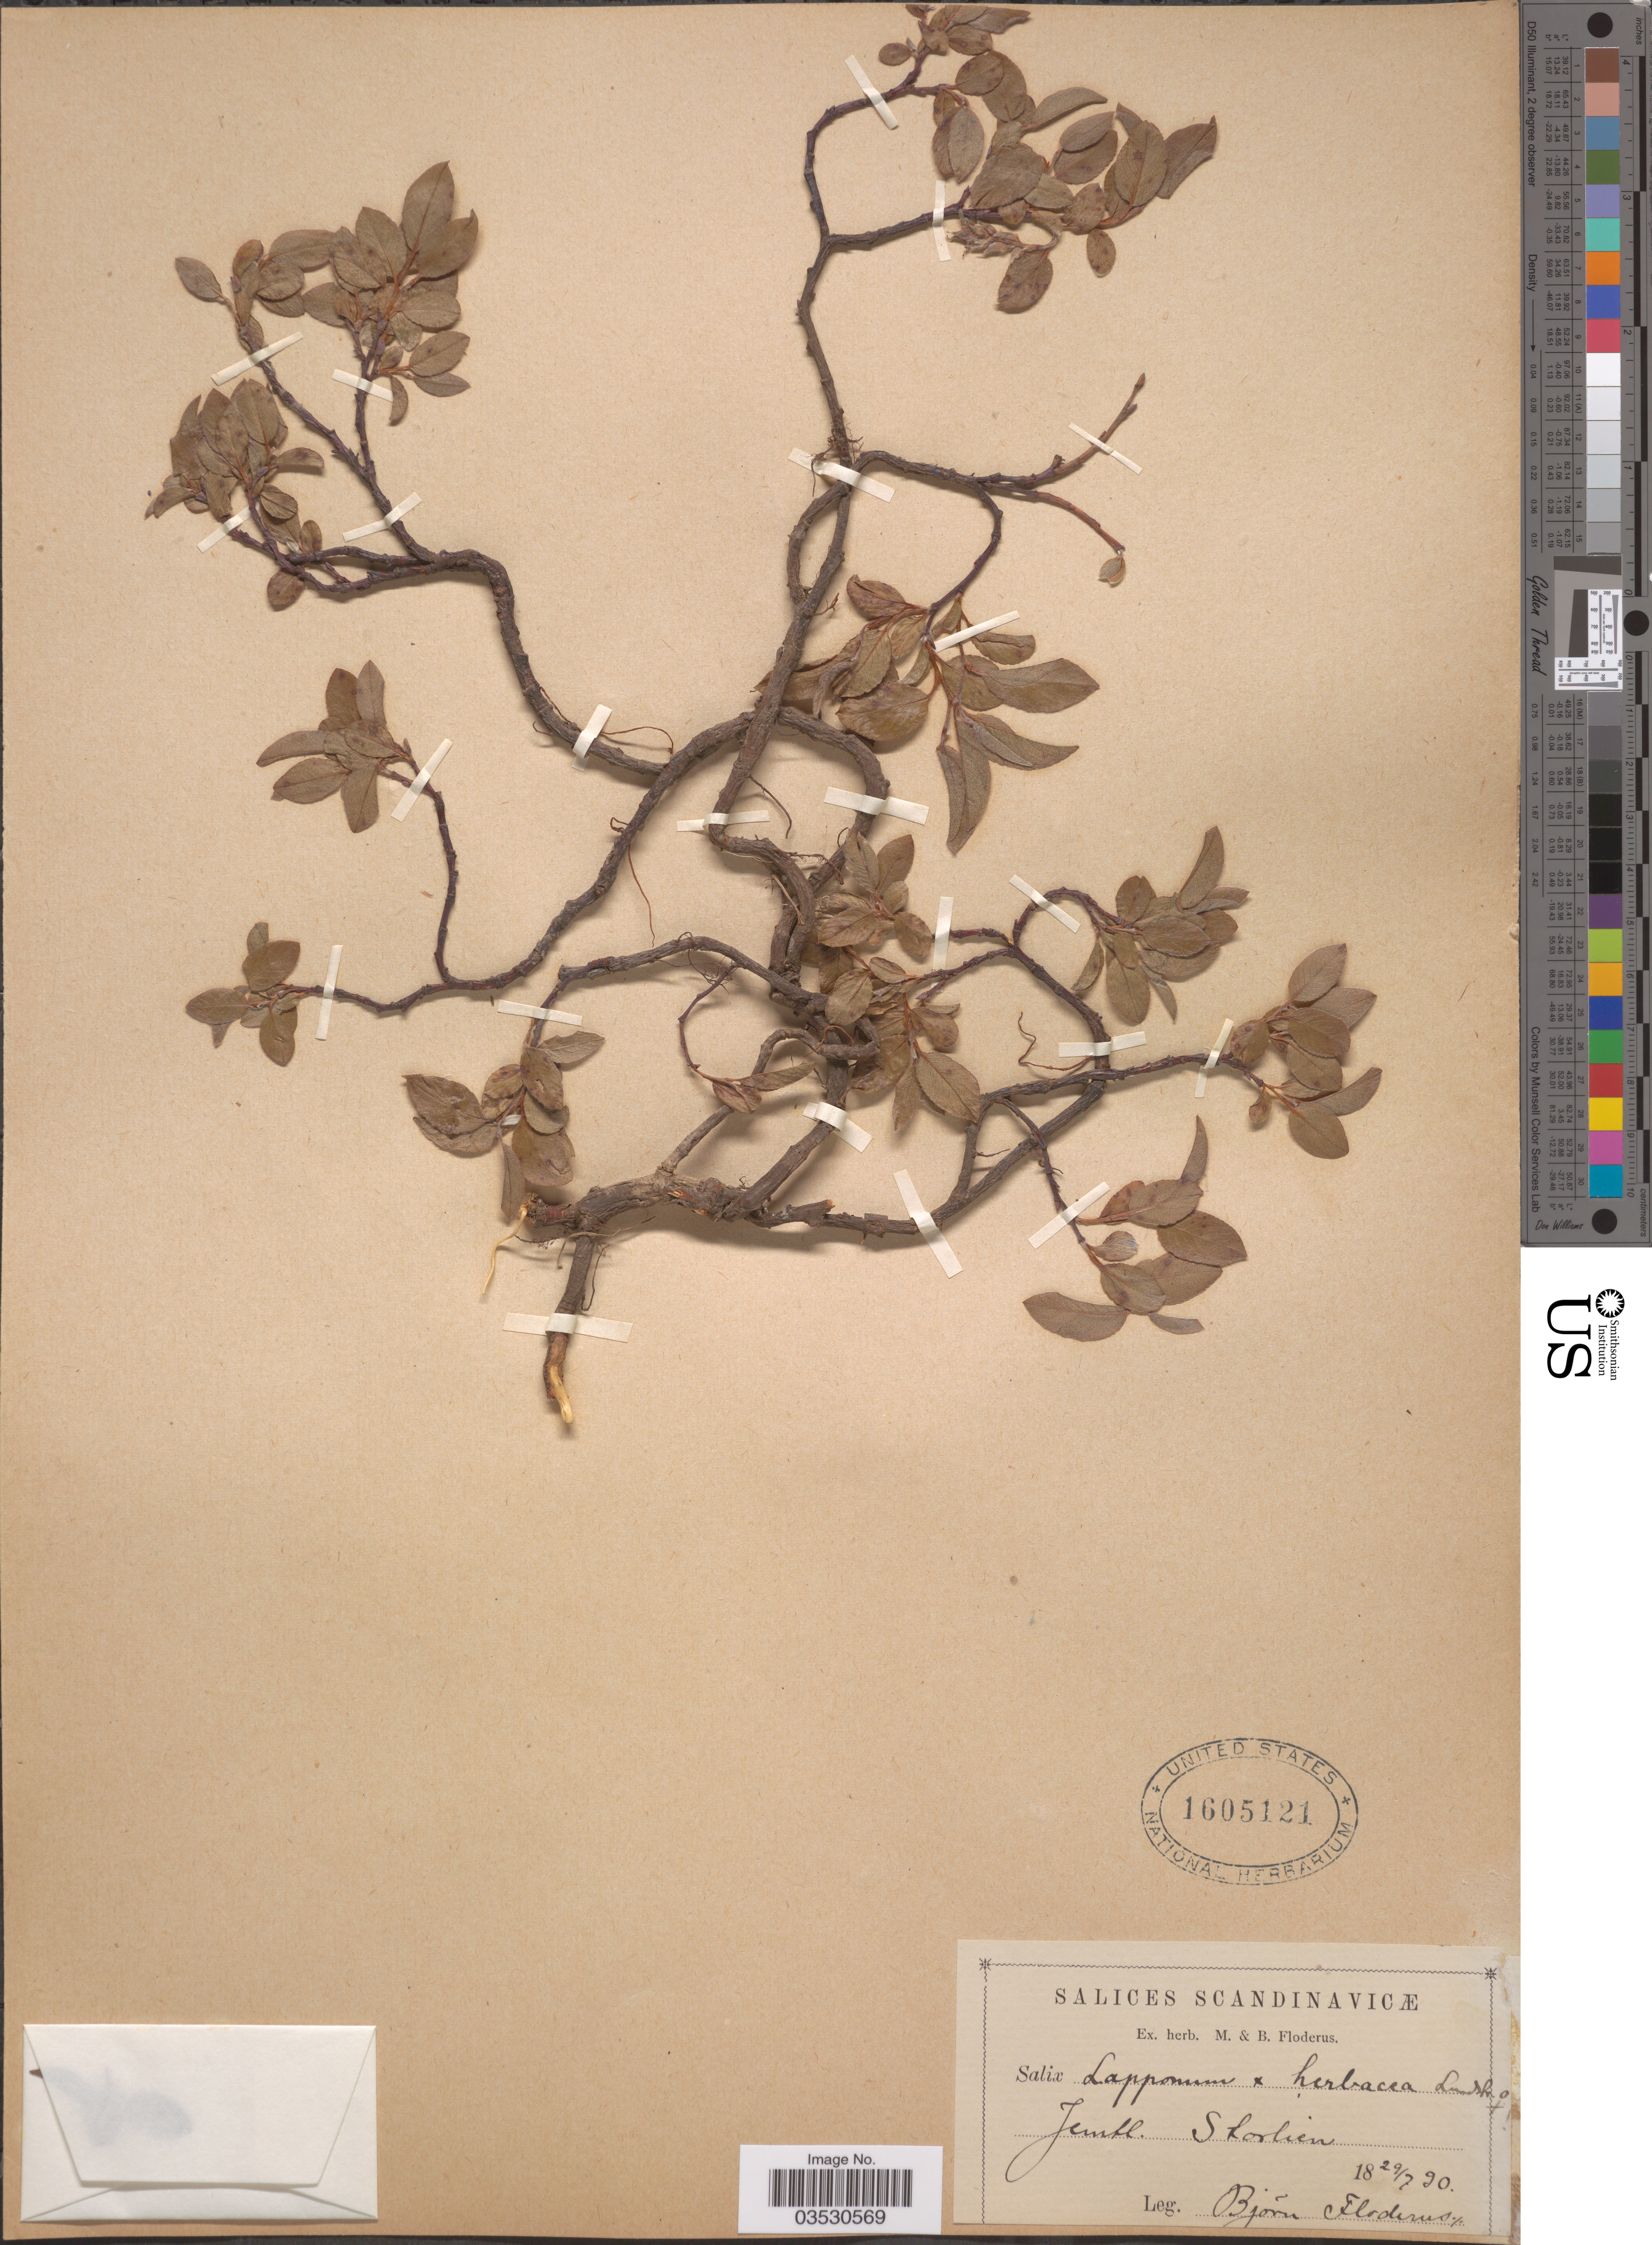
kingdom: Plantae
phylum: Tracheophyta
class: Magnoliopsida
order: Malpighiales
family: Salicaceae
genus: Salix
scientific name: Salix herbacea x S. lapponum L.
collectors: B. G. O. Floderus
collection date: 1890-07-29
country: Sweden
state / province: Jämtland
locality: Scandinavicæ. Jemtl. Storlien.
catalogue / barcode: US 1605121